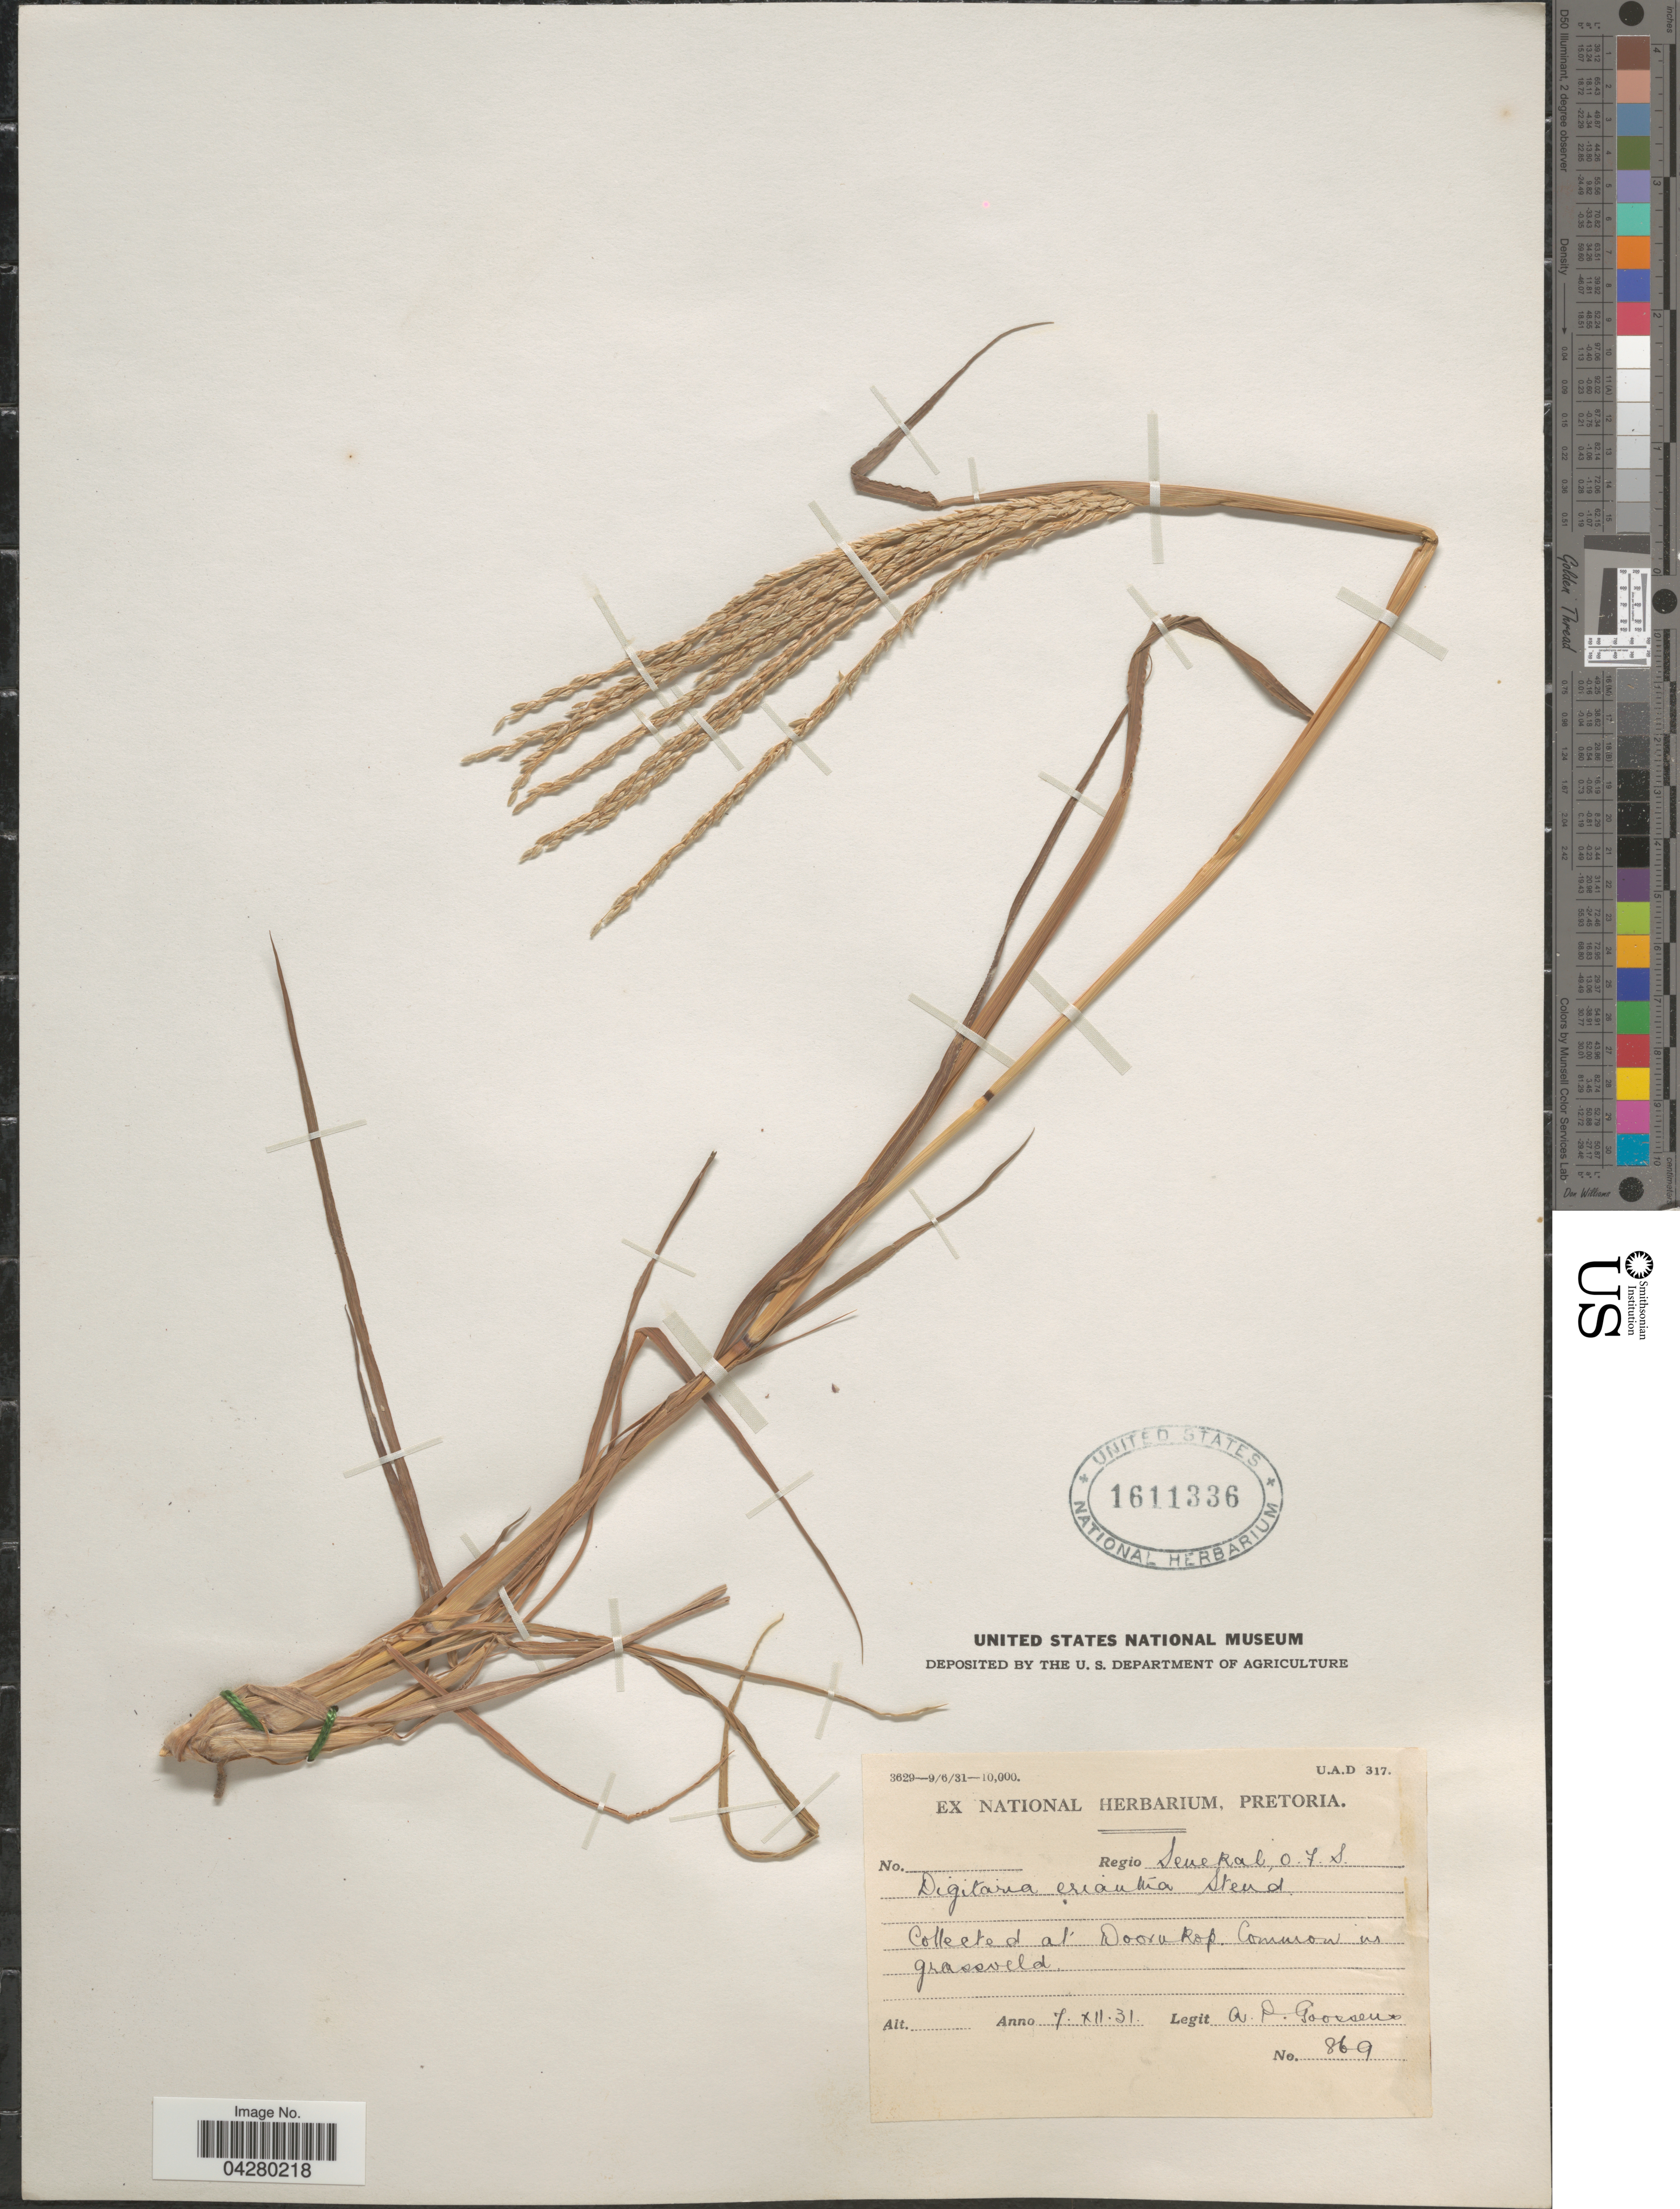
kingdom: Plantae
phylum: Tracheophyta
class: Liliopsida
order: Poales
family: Poaceae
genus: Digitaria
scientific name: Digitaria eriantha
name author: Steud.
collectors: A. P. G. Goossens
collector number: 869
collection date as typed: Transcribed d/m/y: 7/12/31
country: South Africa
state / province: Free State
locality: Regio Seneral, O. F. S. At Doornkop.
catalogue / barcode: US 1611336